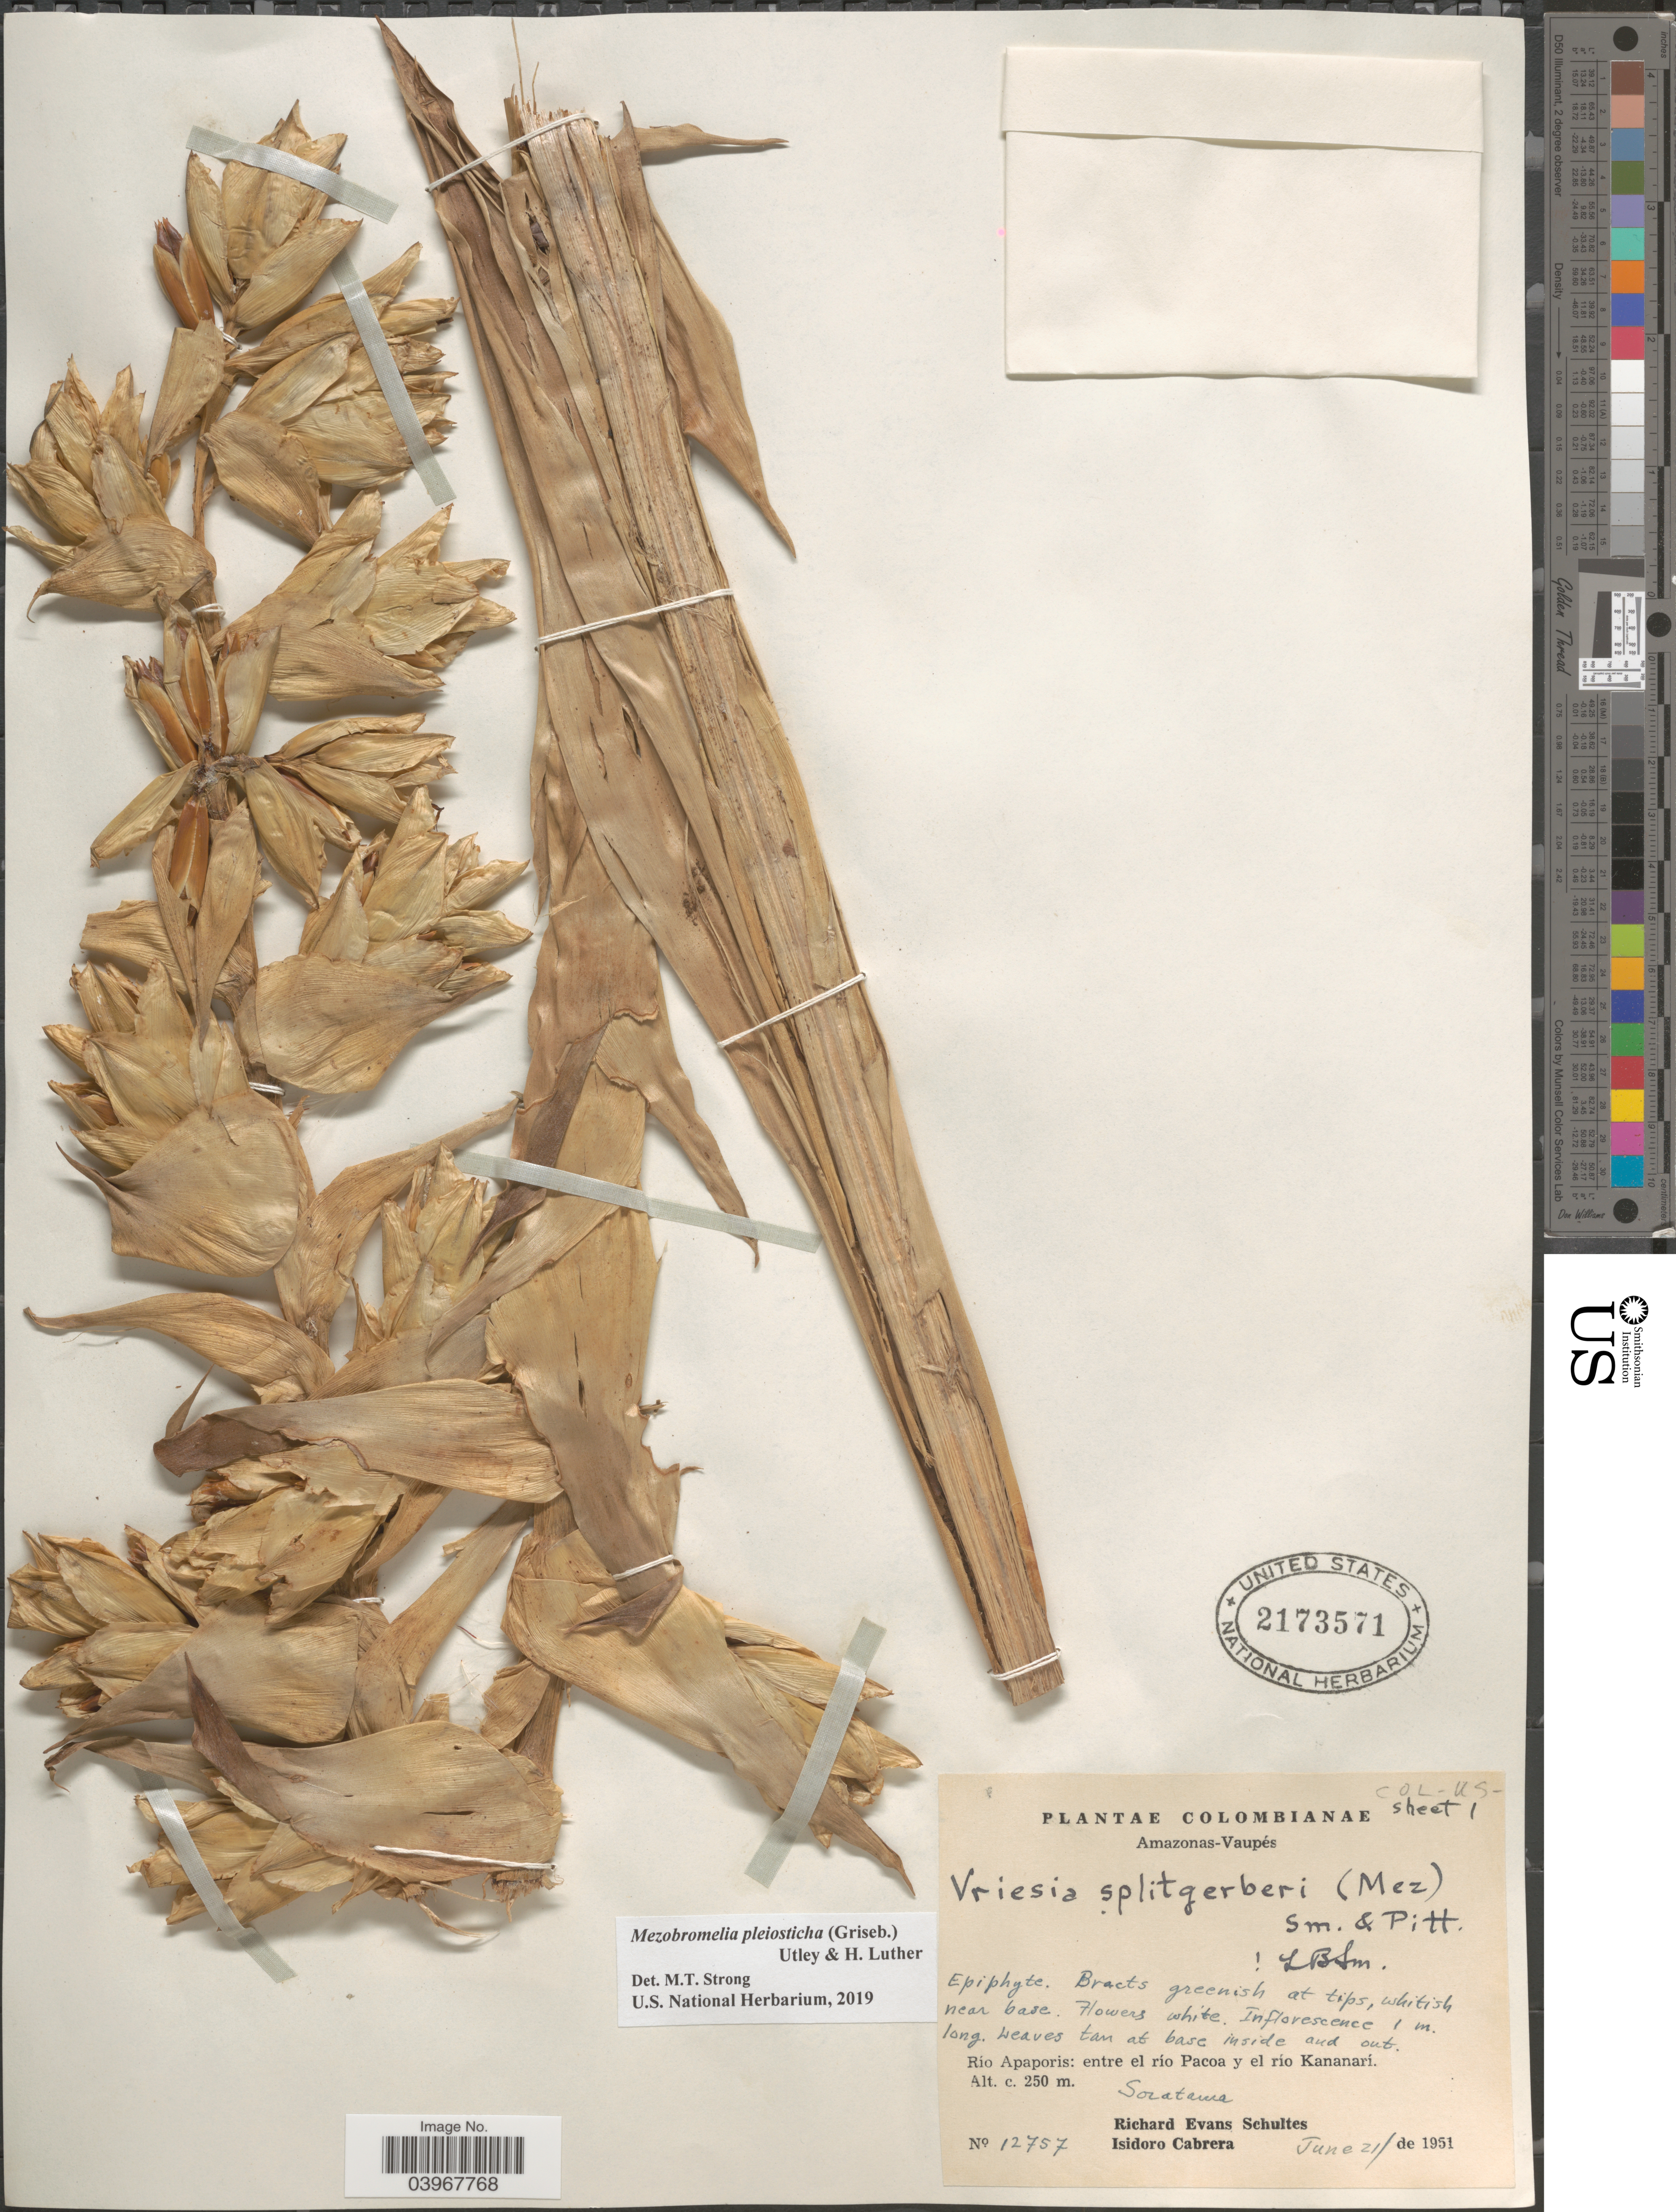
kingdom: Plantae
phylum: Tracheophyta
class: Liliopsida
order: Poales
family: Bromeliaceae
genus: Mezobromelia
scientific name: Mezobromelia pleiosticha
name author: (Griseb.) Utley & H. Luther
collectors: R. E. Schultes & I. Cabrera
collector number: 12757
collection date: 1951-06-21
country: Colombia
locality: Amazonas-Vaupés. Río Apaporis: entre el río Pacoa y el río Kananarí. Soratama.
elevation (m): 250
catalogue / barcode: US 2173571